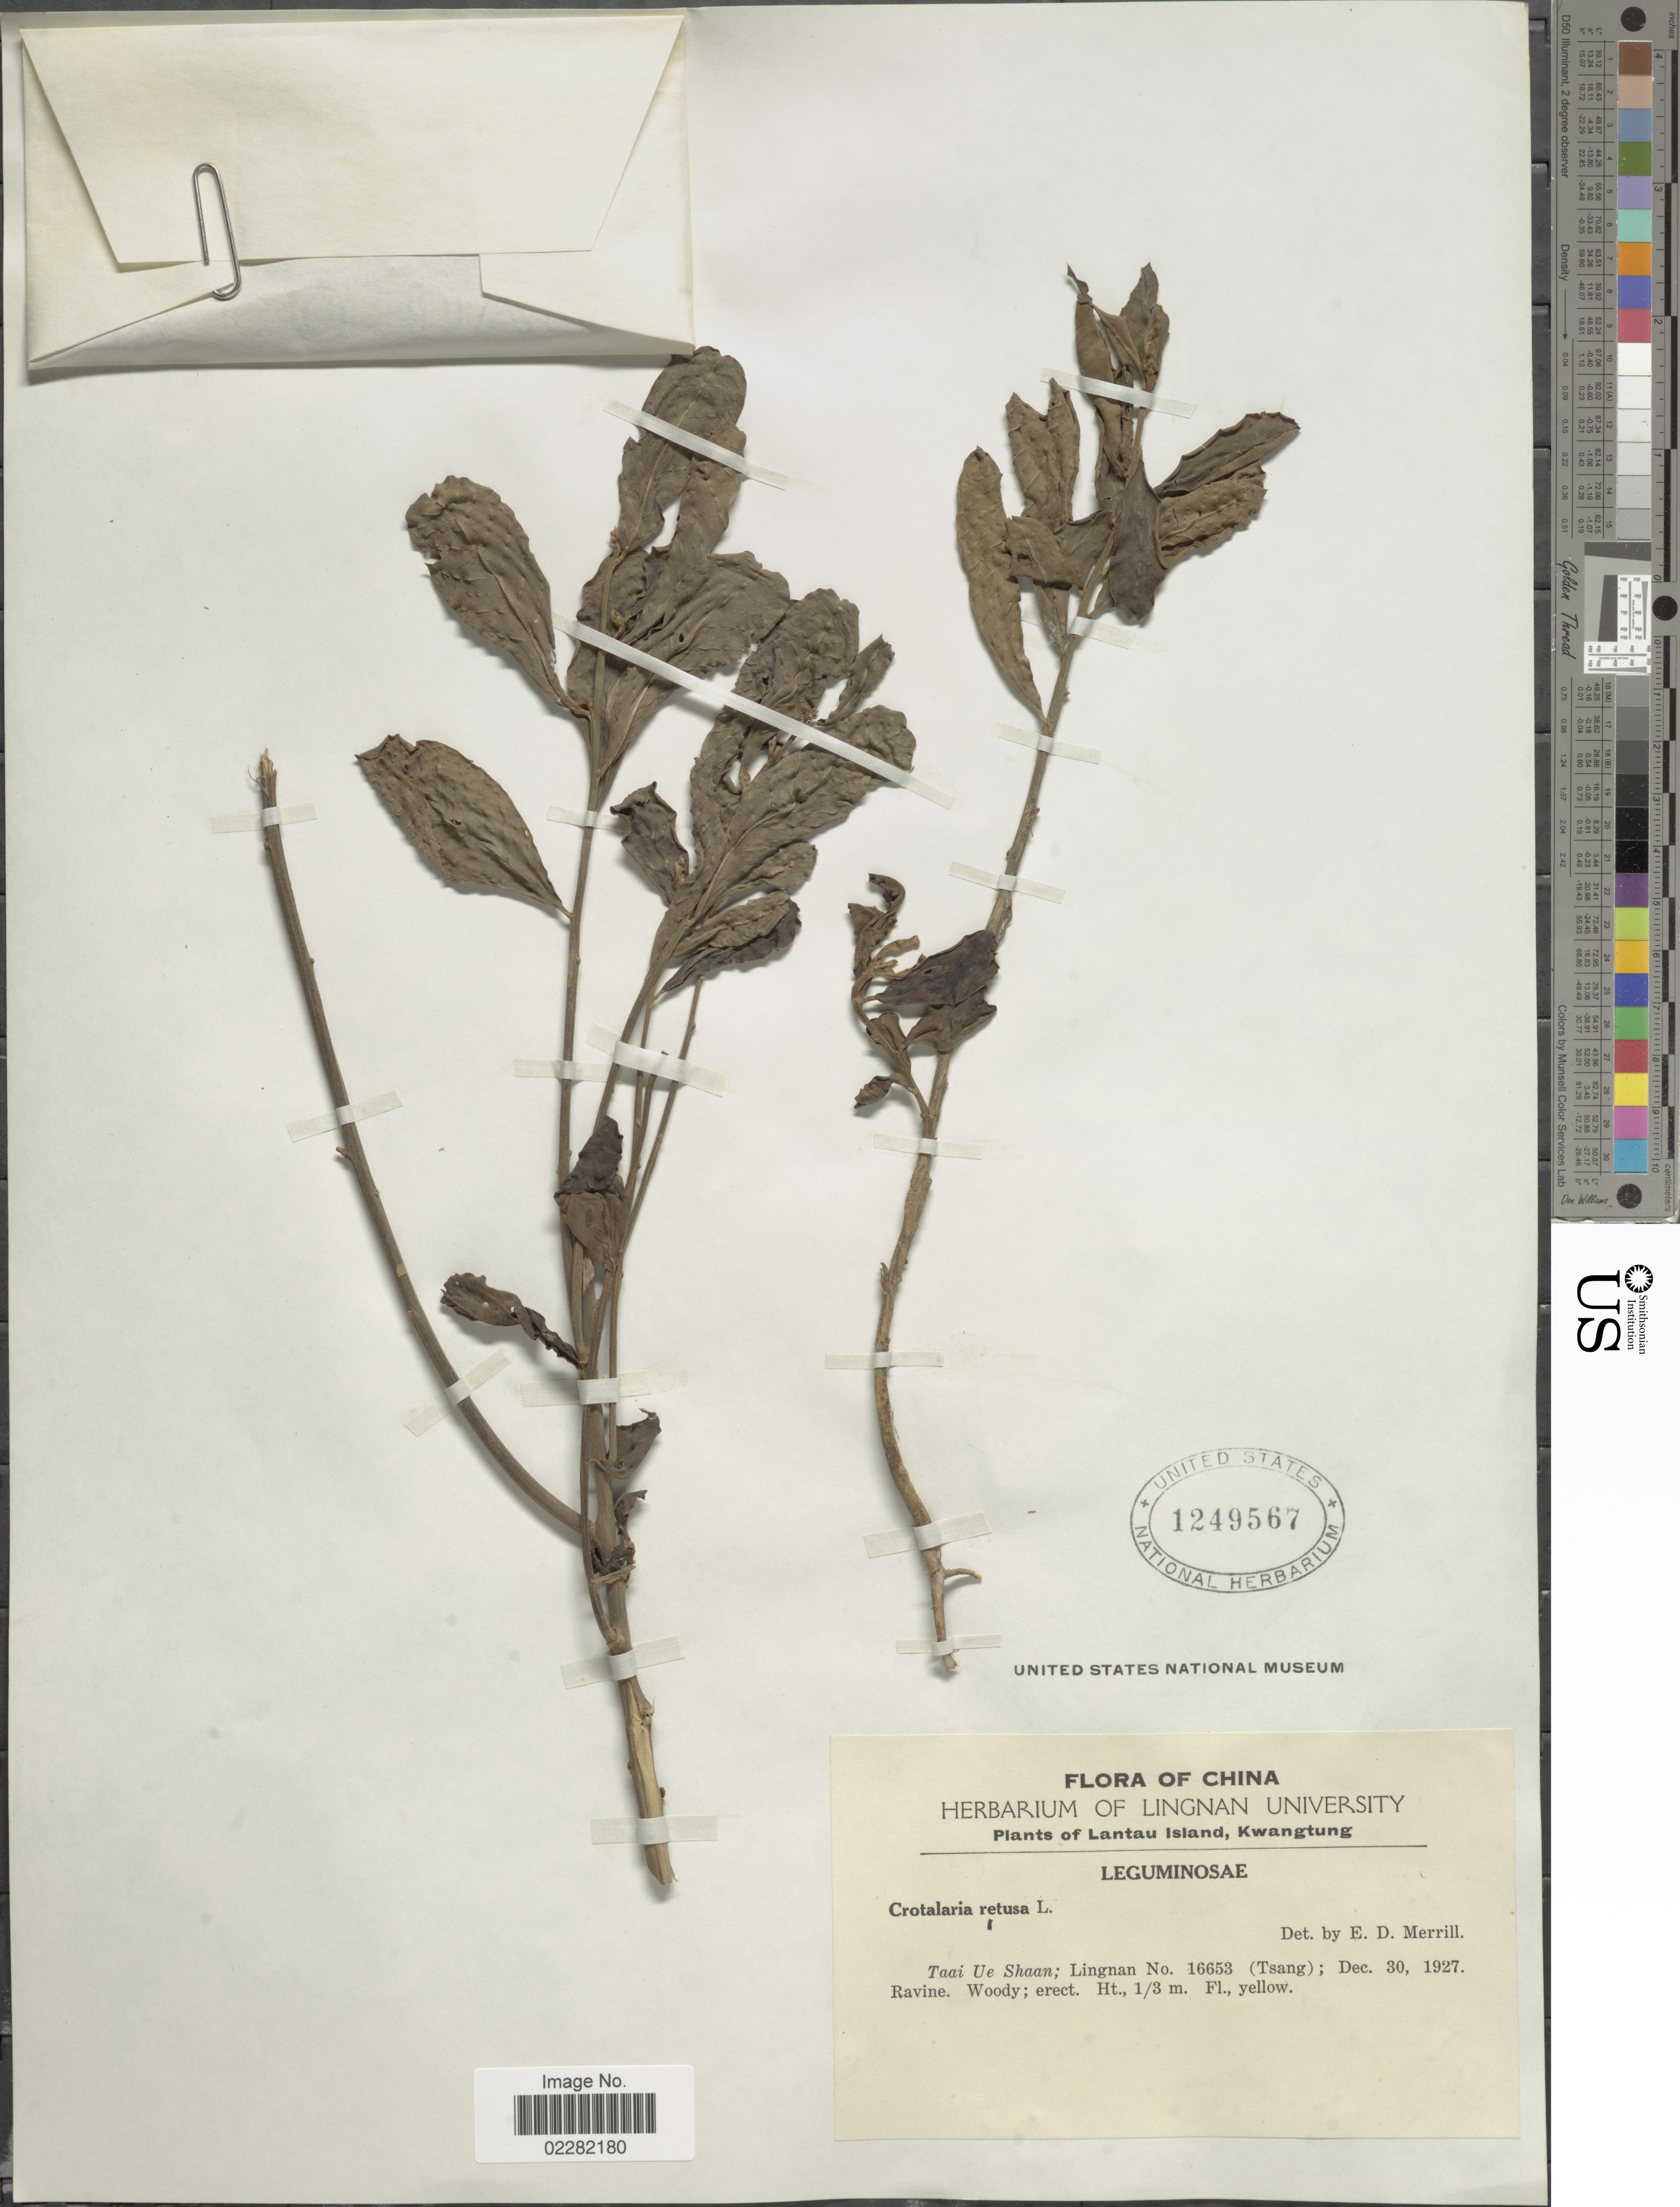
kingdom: Plantae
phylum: Tracheophyta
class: Magnoliopsida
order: Fabales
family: Fabaceae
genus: Crotalaria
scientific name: Crotalaria retusa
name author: L.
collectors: Lingnan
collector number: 16653 (Tsang)?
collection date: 1927-12-30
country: China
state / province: Guangdong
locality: Lantau Island, Kwangtung, Taai Ue Shaan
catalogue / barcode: US 1249567